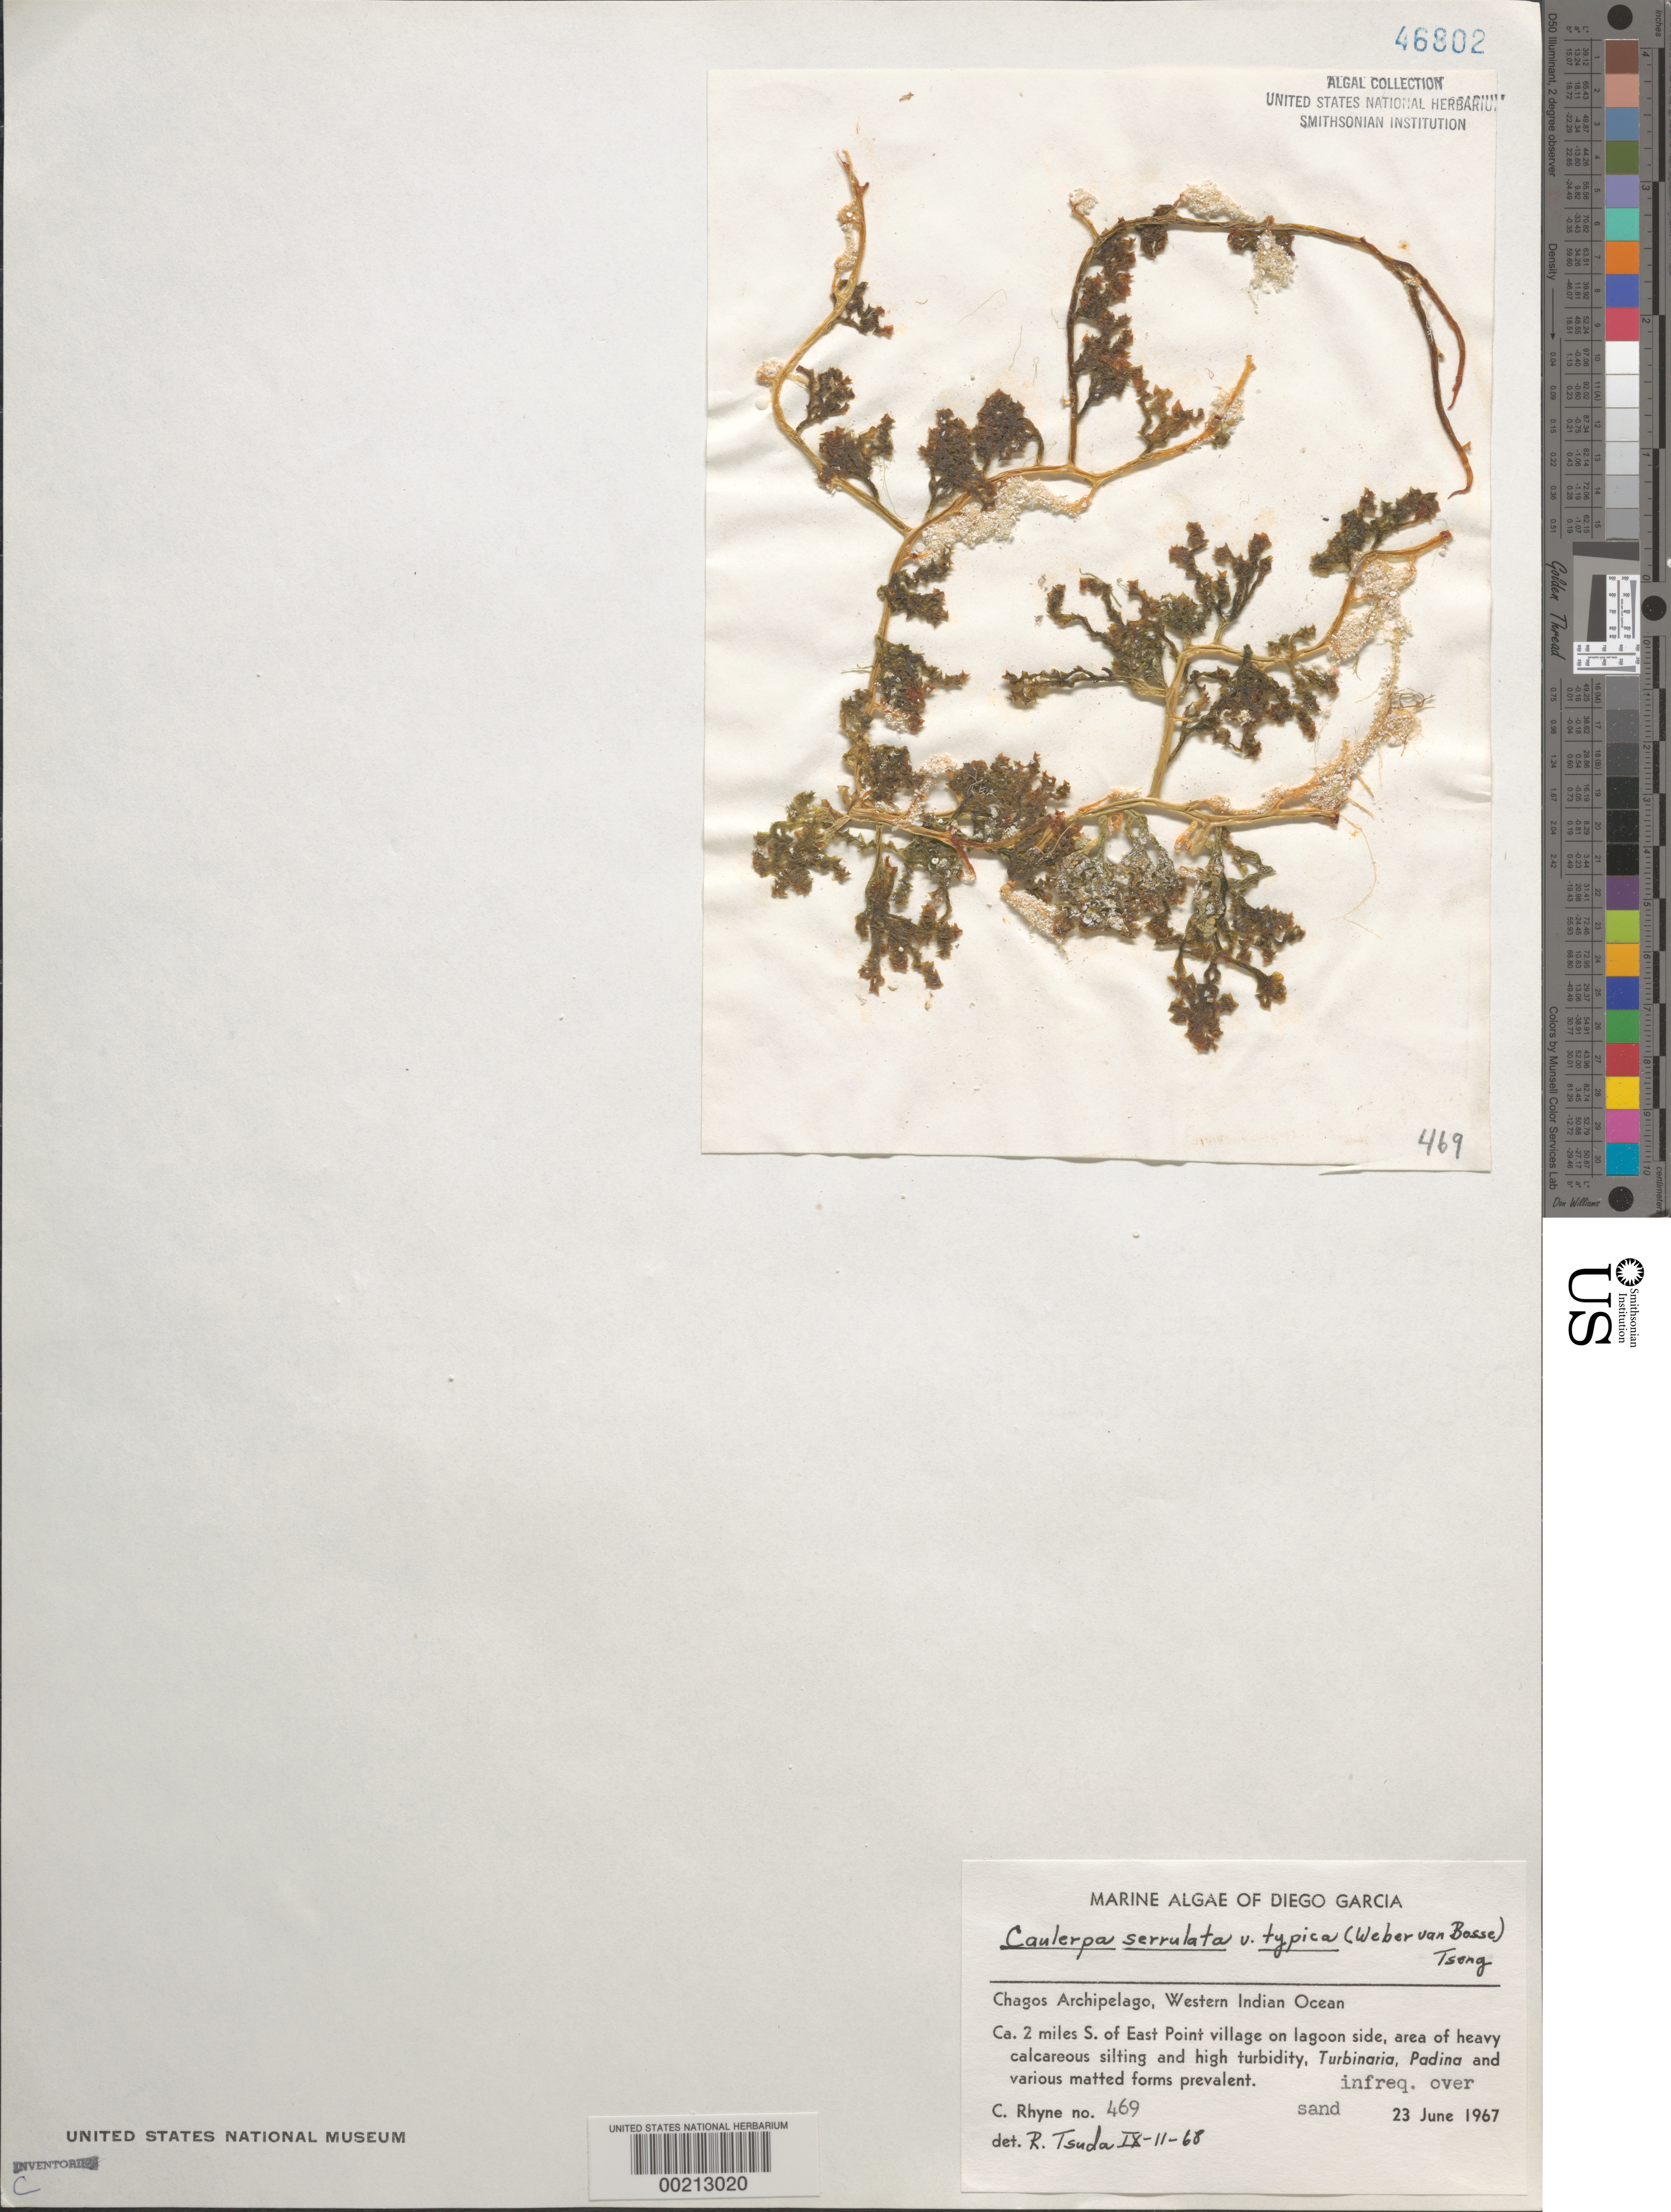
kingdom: Plantae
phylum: Chlorophyta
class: Ulvophyceae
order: Bryopsidales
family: Caulerpaceae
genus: Caulerpa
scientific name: Caulerpa serrulata var. typica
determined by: Tsuda, R. T.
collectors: C. Rhyne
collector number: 469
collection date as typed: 23 Jun 1967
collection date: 1967-06-23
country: British Indian Ocean Territory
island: Diego Garcia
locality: Ca. 2 miles south of East Point Village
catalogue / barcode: US 46802